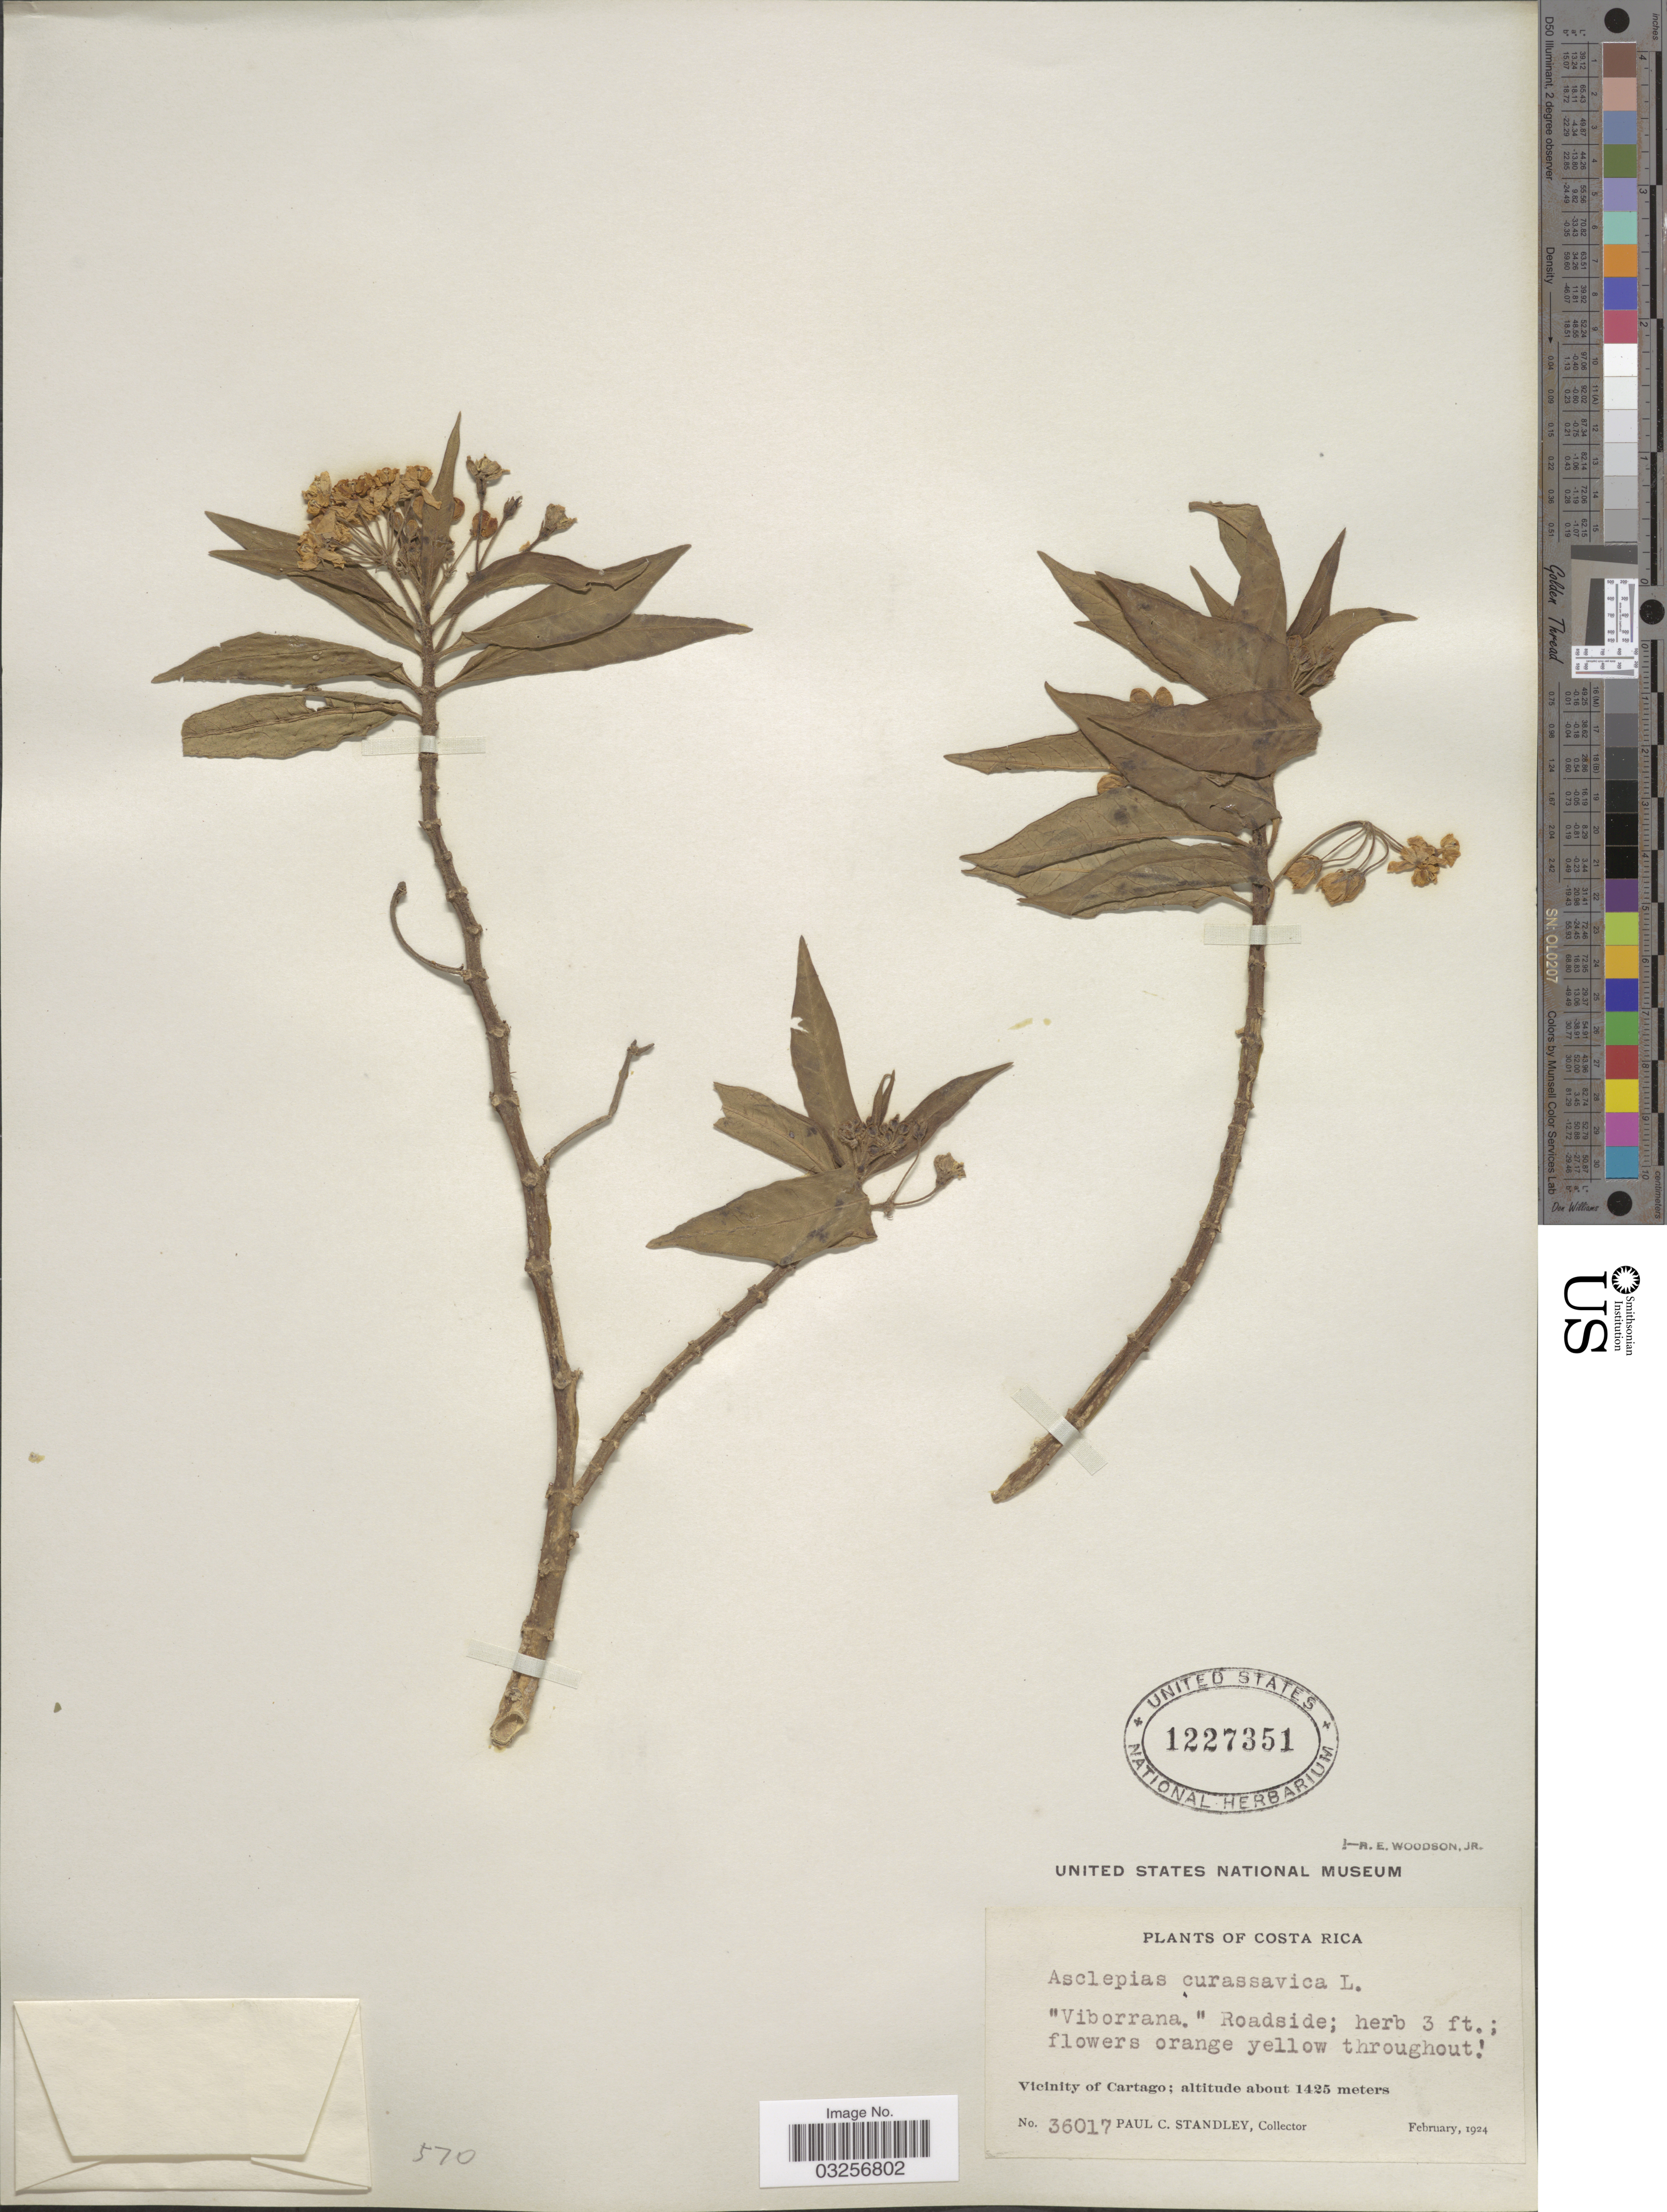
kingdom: Plantae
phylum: Tracheophyta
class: Magnoliopsida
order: Gentianales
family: Apocynaceae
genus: Asclepias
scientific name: Asclepias curassavica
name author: L.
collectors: P. C. Standley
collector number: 36017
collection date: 1924-02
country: Costa Rica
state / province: Cartago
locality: Vicinity of Cartago.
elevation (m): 1425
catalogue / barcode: US 1227351